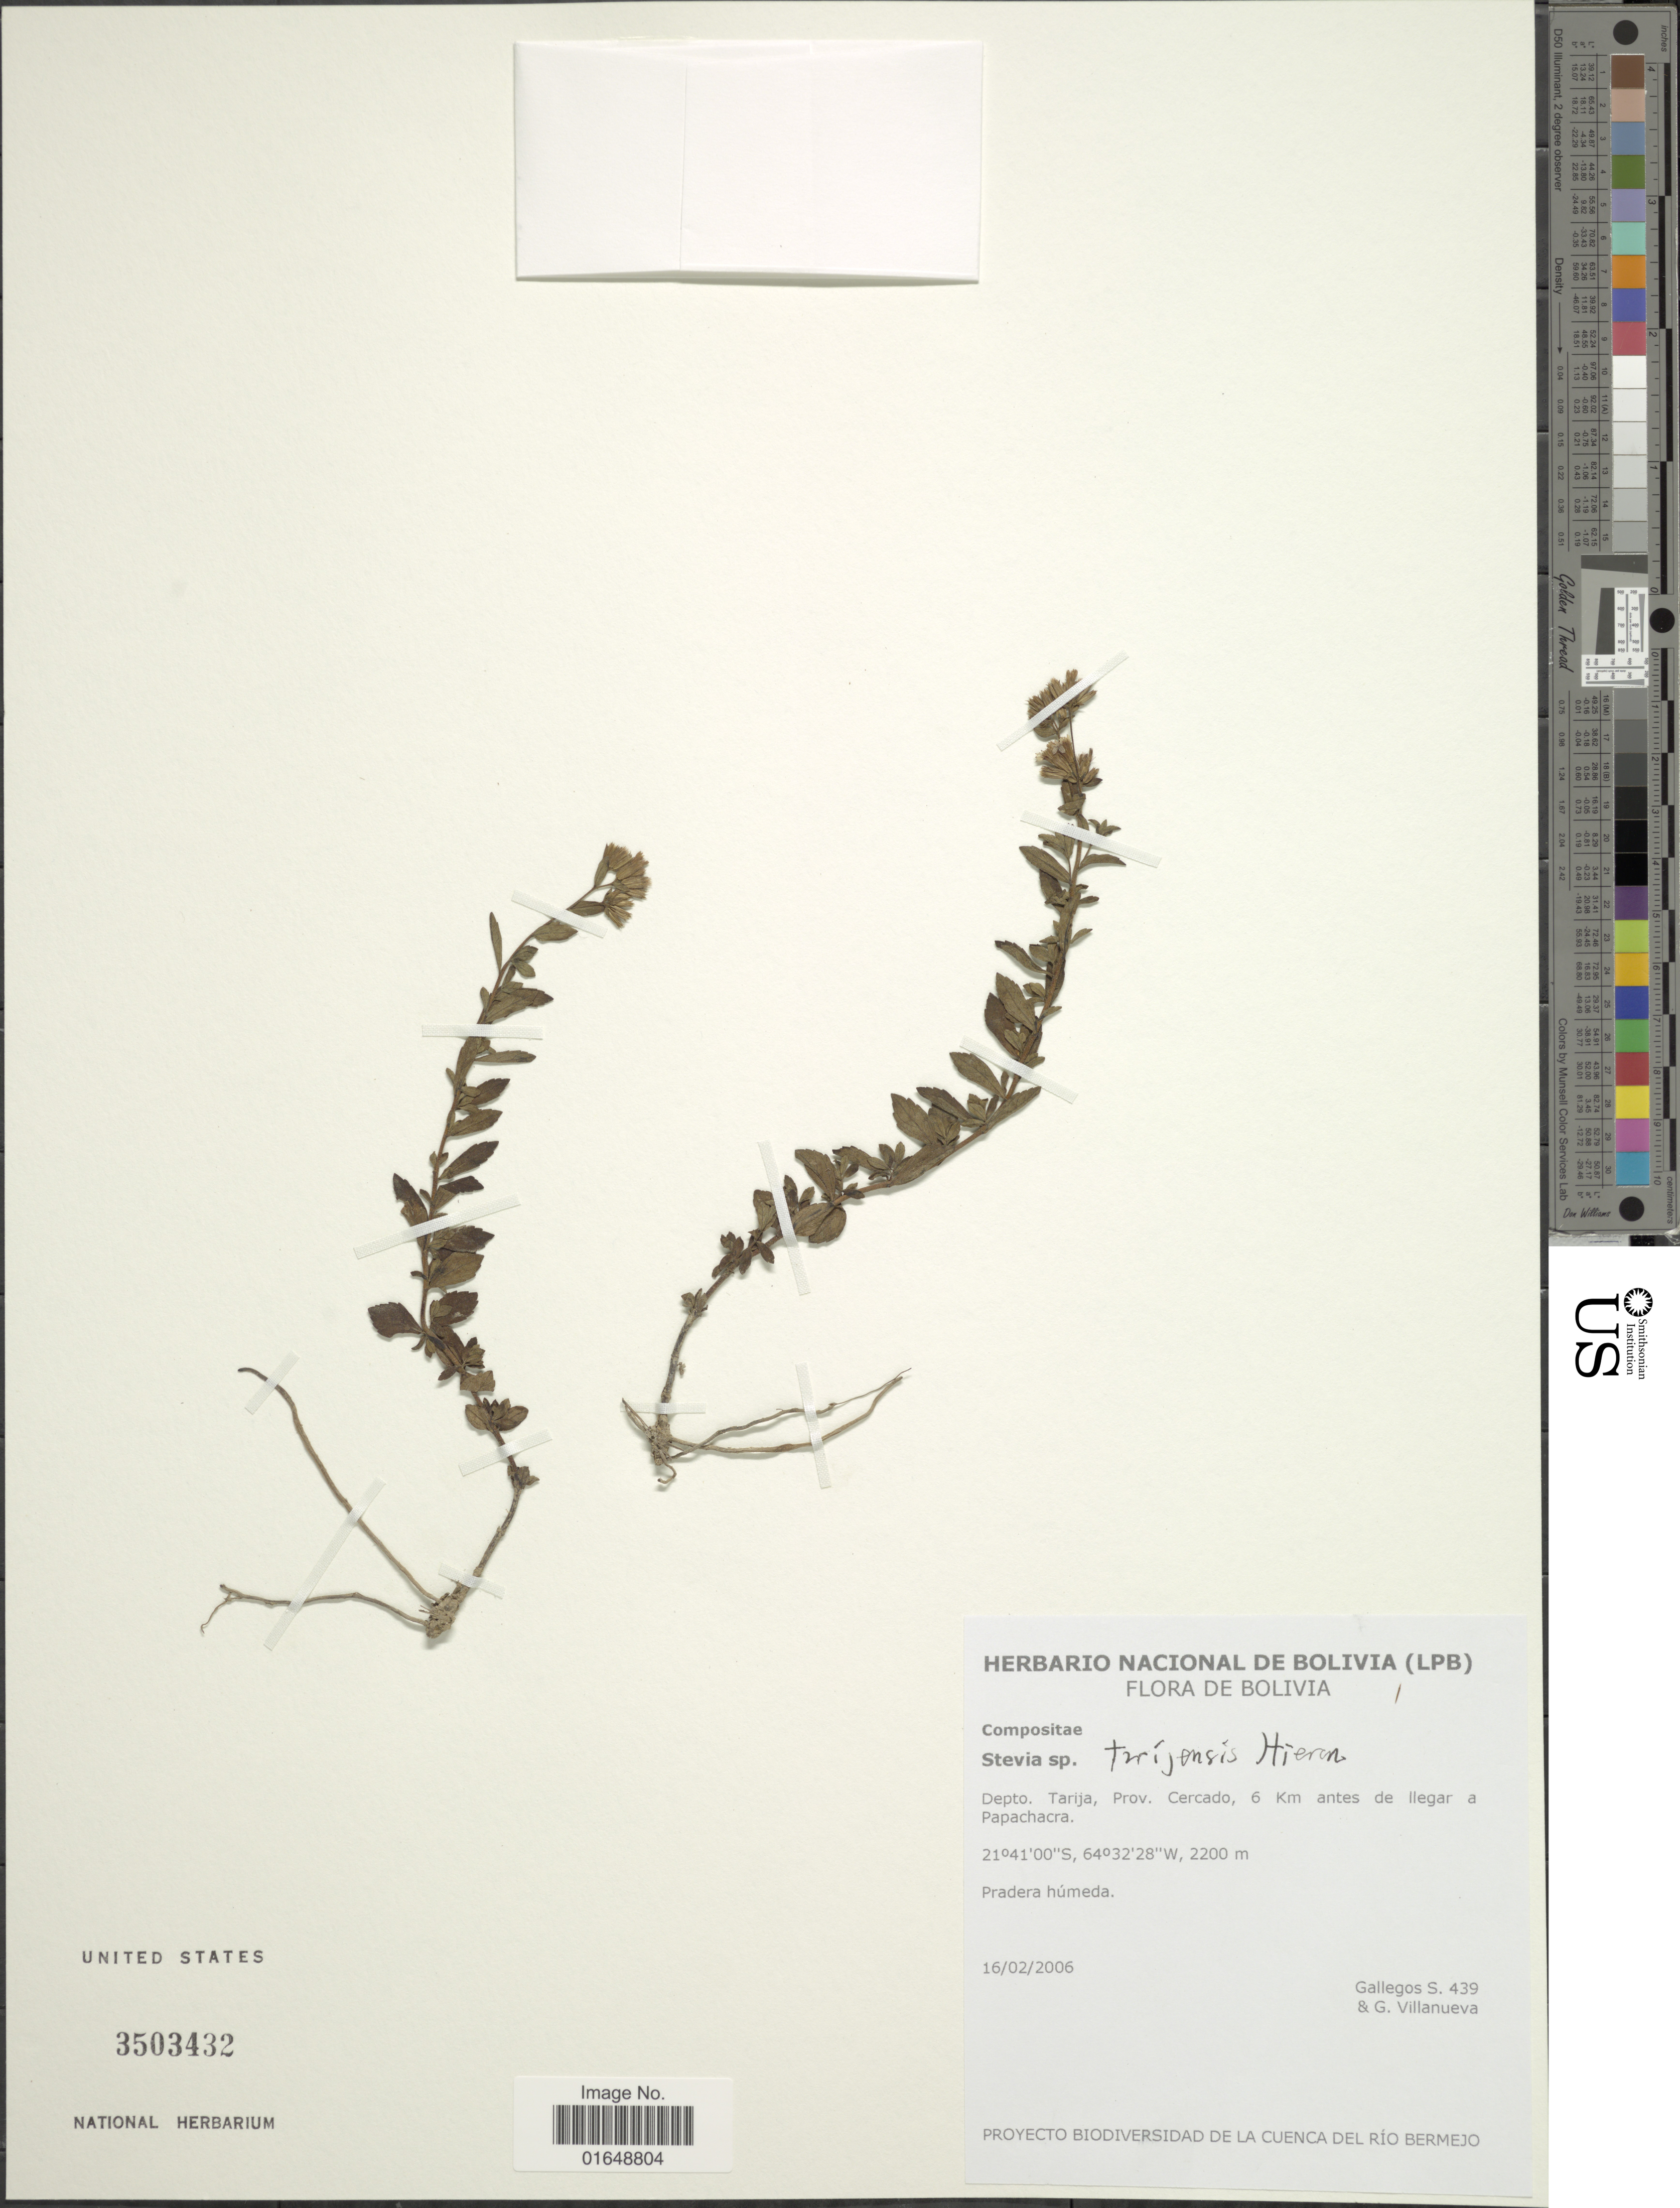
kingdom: Plantae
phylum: Tracheophyta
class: Magnoliopsida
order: Asterales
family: Asteraceae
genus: Stevia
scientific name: Stevia tarijensis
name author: Hieron.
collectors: S. Gallegos & G. Villanueva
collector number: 439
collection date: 2006-02-16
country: Bolivia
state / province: Tarija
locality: Depto. Tarija, Prov. Cercado, 6 Km antes de llegar a Papachacra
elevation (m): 2200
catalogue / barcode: US 3503432